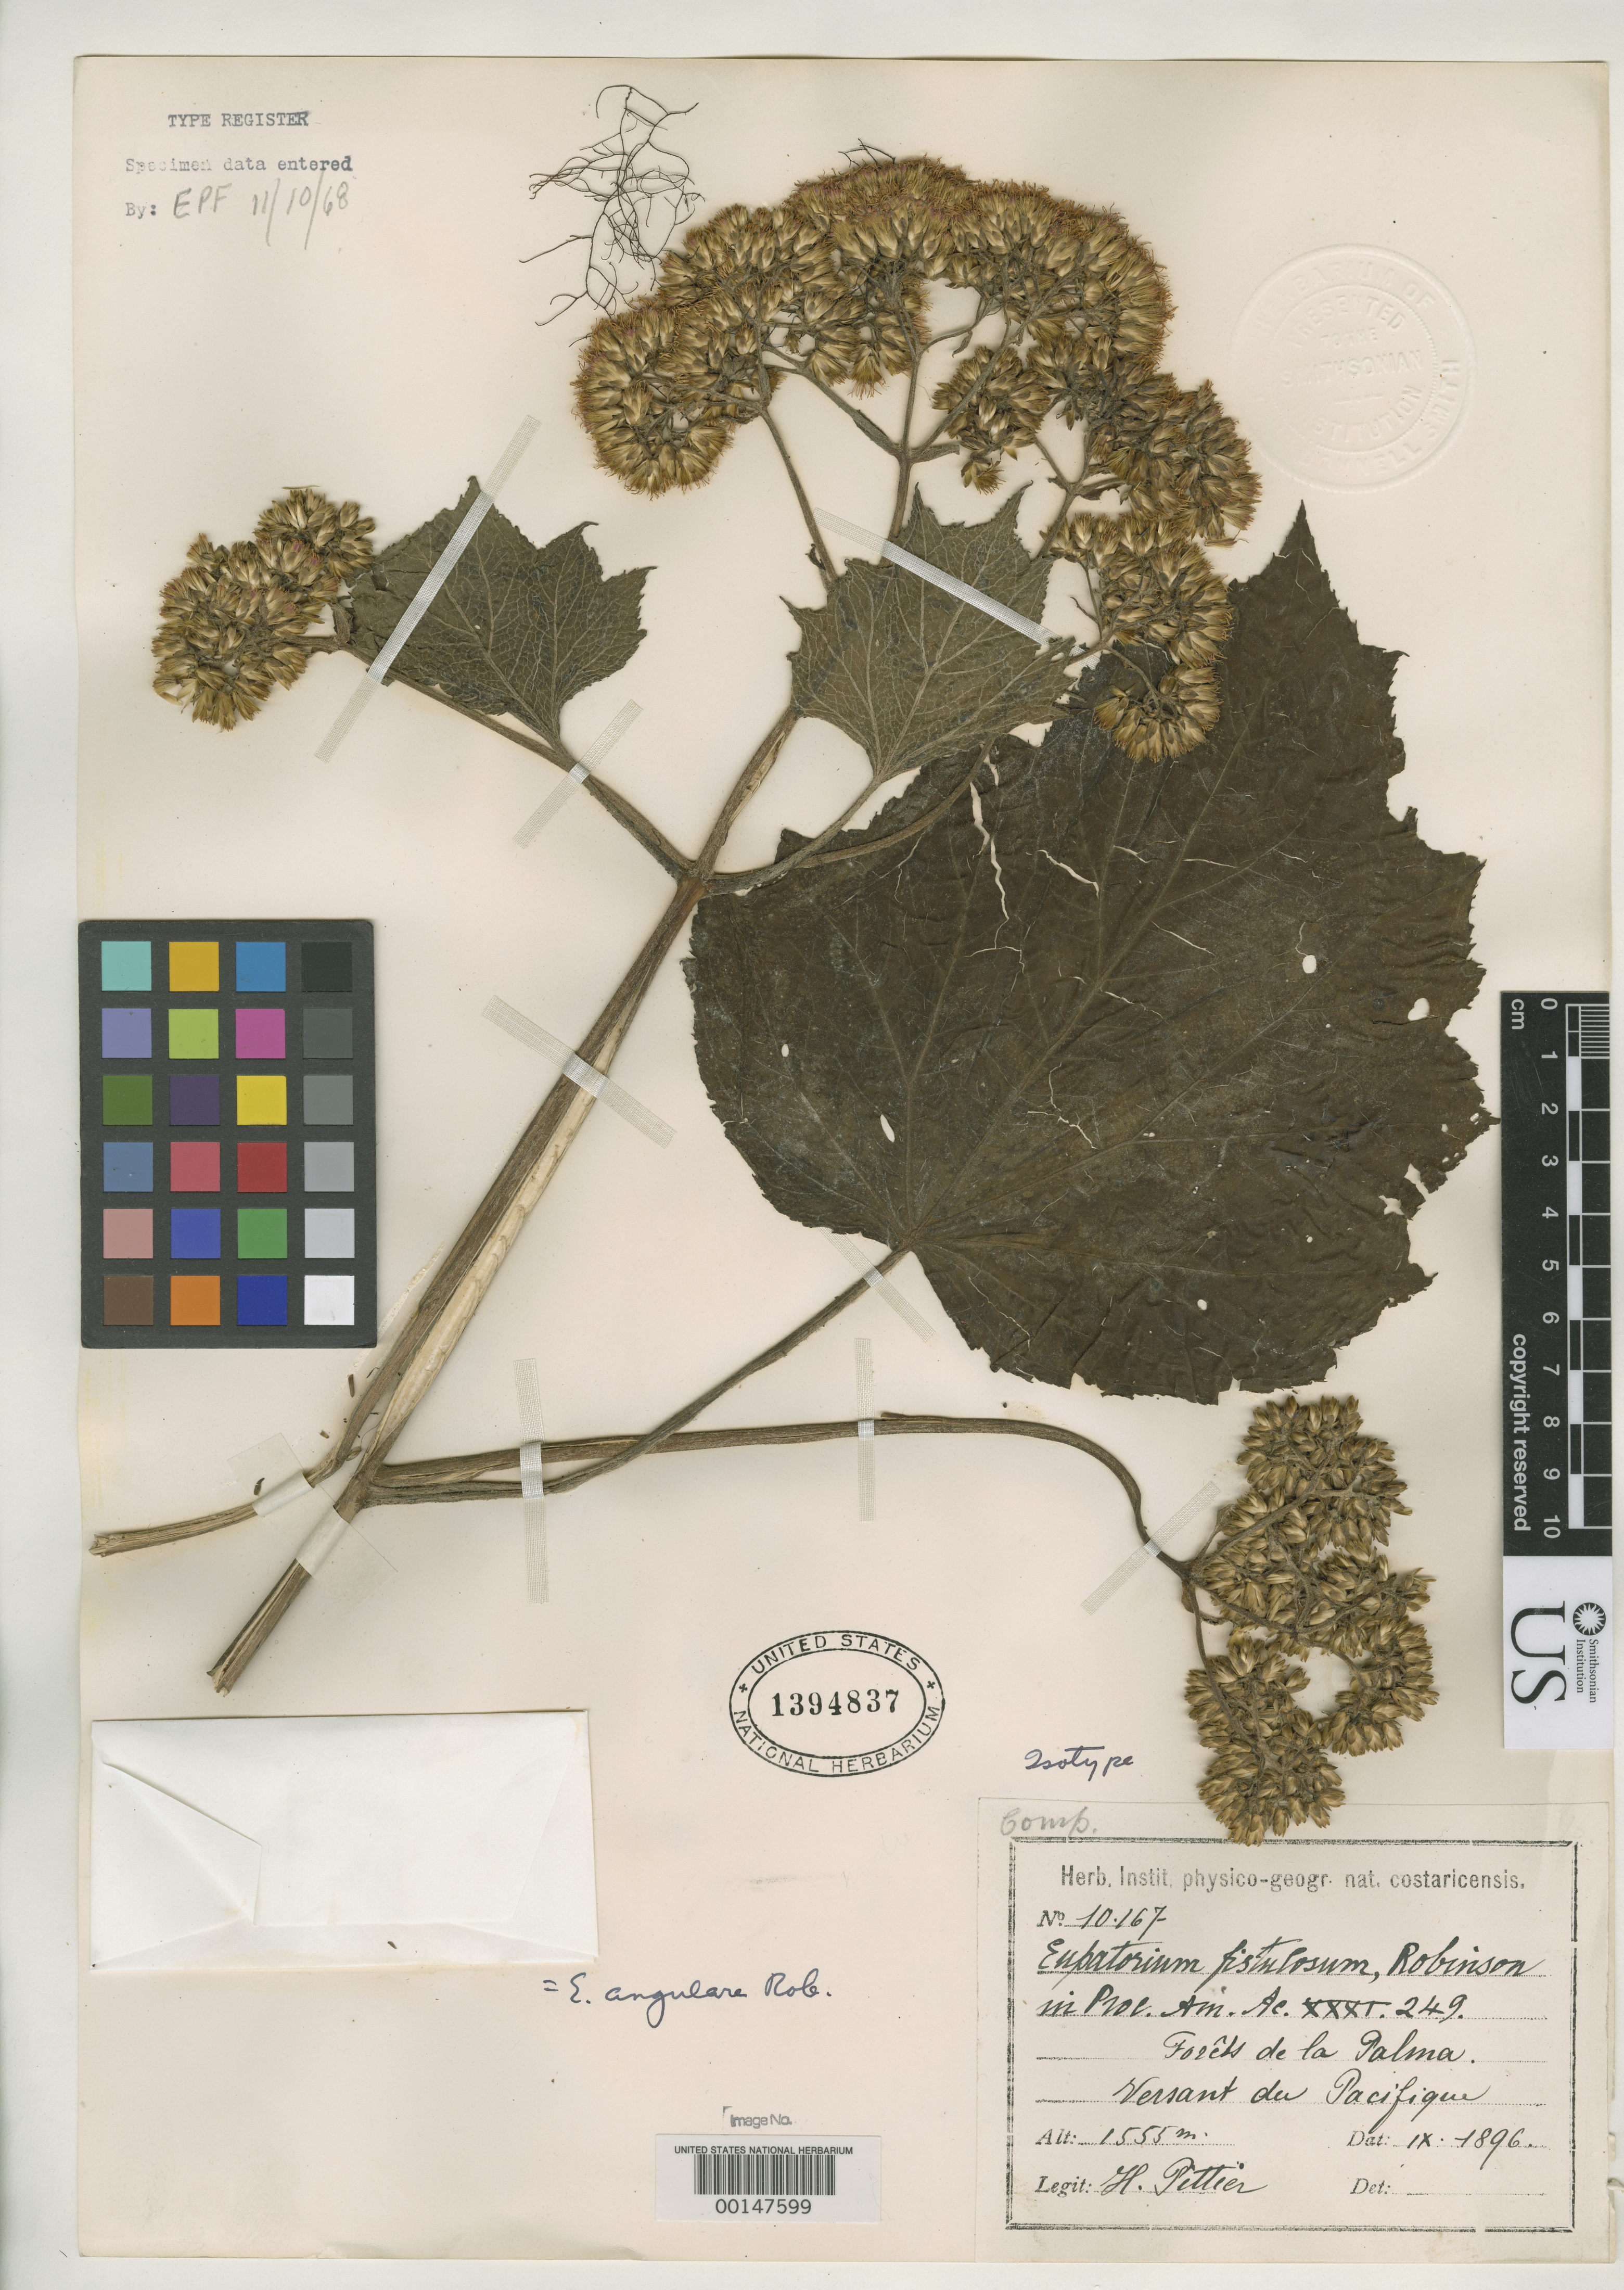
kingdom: Plantae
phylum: Tracheophyta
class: Magnoliopsida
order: Asterales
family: Asteraceae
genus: Neomirandea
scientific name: Neomirandea angularis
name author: (B.L. Rob.) R.M. King & H. Rob.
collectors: H. F. Pittier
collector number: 10167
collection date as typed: Sep 1896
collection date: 1896-09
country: Costa Rica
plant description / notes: Paratype (erroneously annotated as isotype) of Eupatorium fistulosum B.L. Rob. [type is Tonduz 12505]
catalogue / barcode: US 1394837